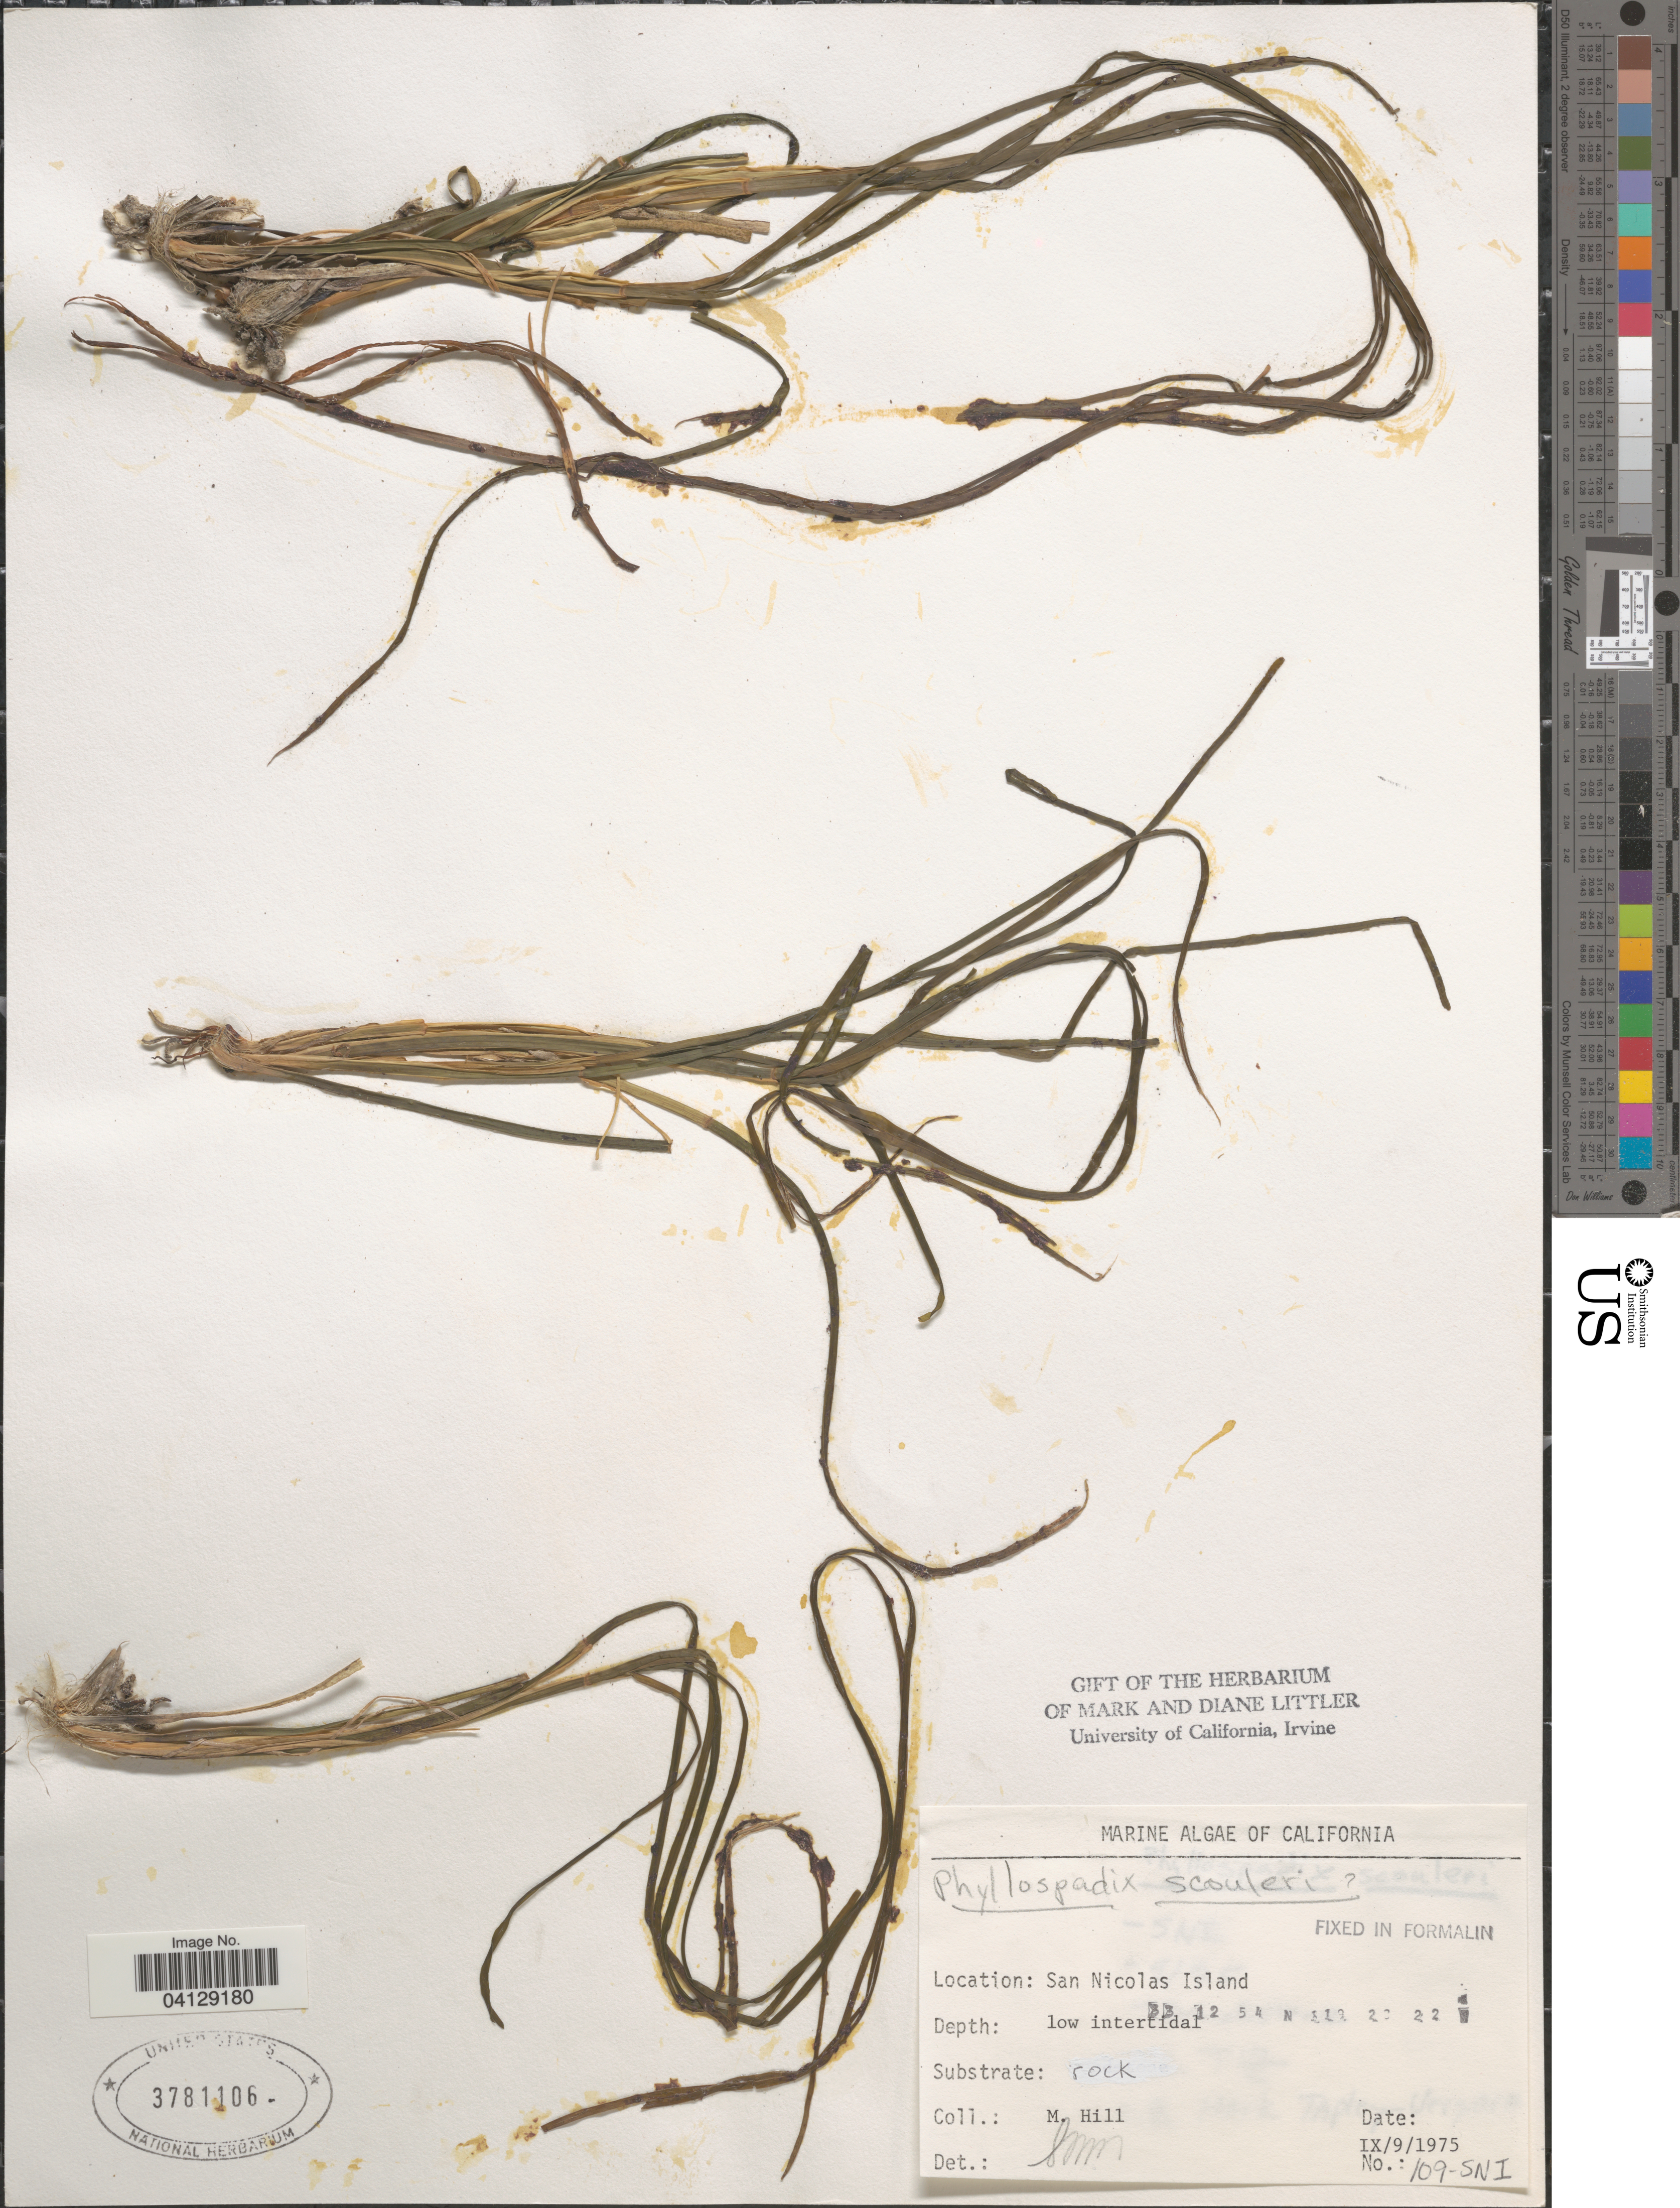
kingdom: Plantae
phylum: Tracheophyta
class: Liliopsida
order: Alismatales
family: Zosteraceae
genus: Phyllospadix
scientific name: Phyllospadix scouleri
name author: Hook.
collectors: M. Hill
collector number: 109-SNI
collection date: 1975-09-09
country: United States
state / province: California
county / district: Ventura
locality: San Nicolas Island.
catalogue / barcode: US 3781106